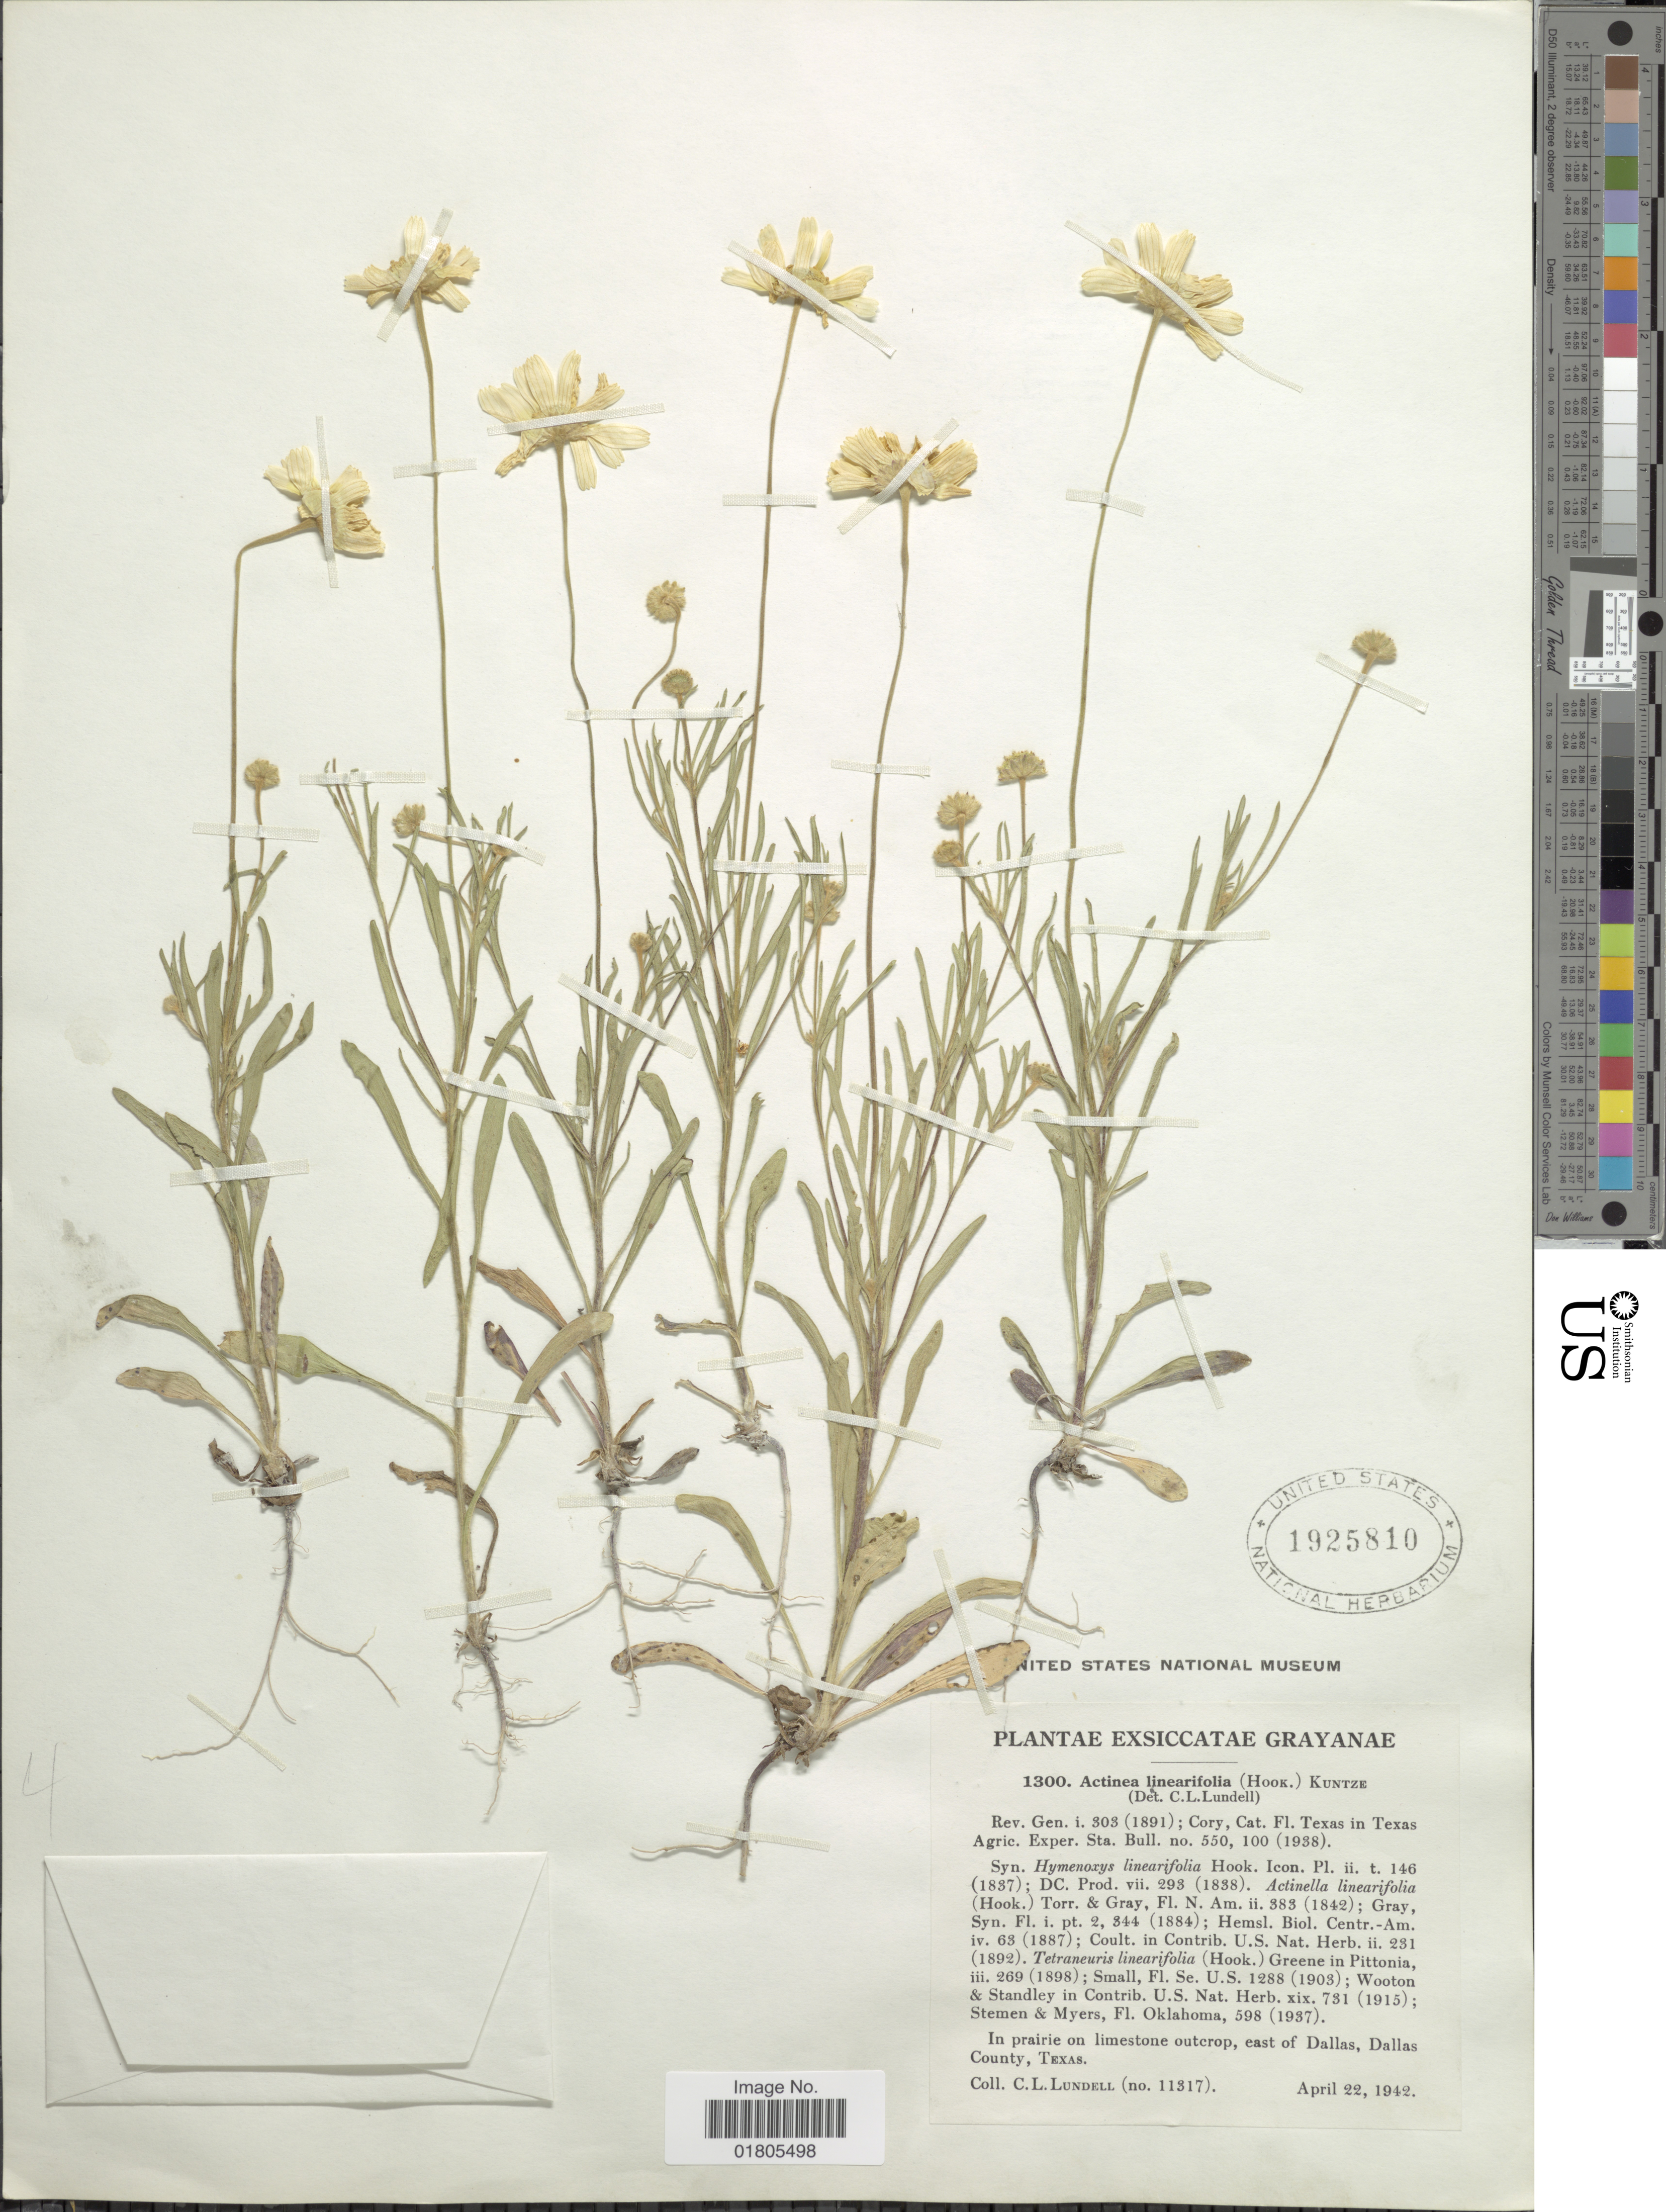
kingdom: Plantae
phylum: Tracheophyta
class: Magnoliopsida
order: Asterales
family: Asteraceae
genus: Actinea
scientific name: Actinea linearifolia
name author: (Hook.) Kuntze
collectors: C. L. Lundell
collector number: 11317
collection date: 1942-04-22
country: United States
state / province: Texas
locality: In prairie on limestone outcrop, east of Dallas, Dallas County, Texas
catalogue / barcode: US 1925810